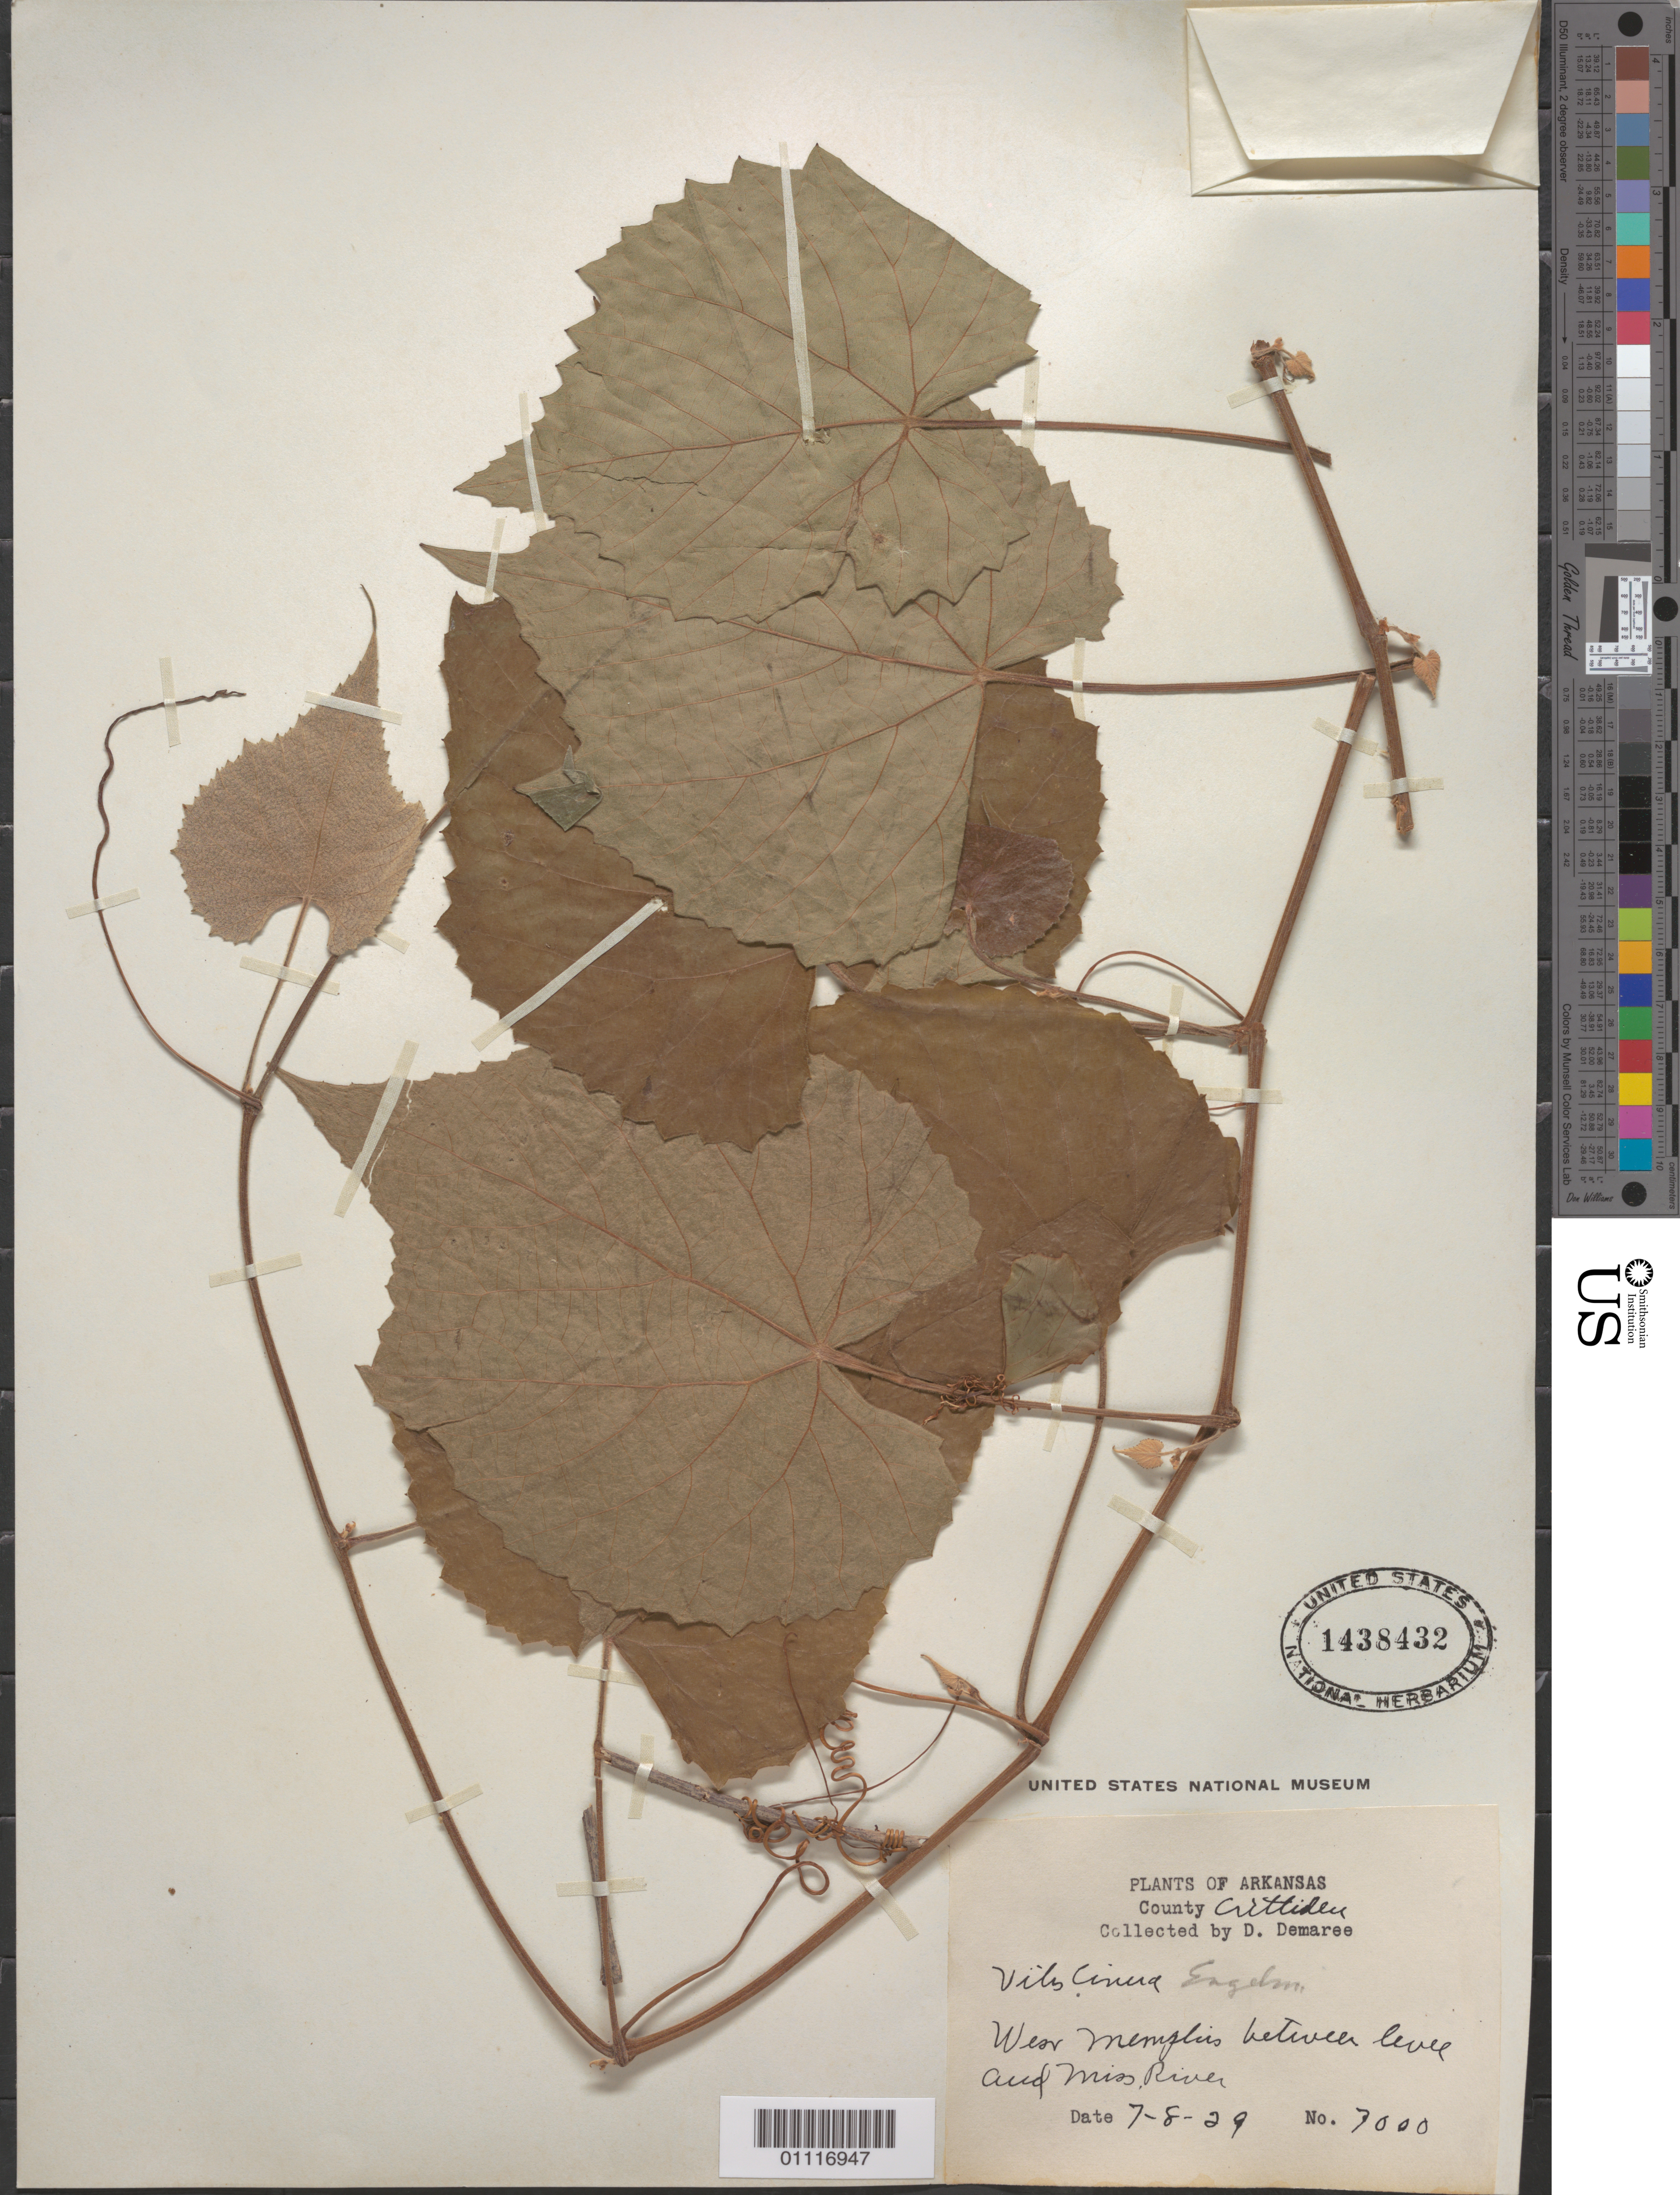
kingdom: Plantae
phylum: Tracheophyta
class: Magnoliopsida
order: Vitales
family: Vitaceae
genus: Vitis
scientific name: Vitis cinerea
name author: (Engelm.) Millardet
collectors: D. Demaree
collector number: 3000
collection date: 1929-07-08/1929-08-07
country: United States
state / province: Arkansas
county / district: Crittenden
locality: West Memphis between Levee and Mississippi River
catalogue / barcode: US 1438432